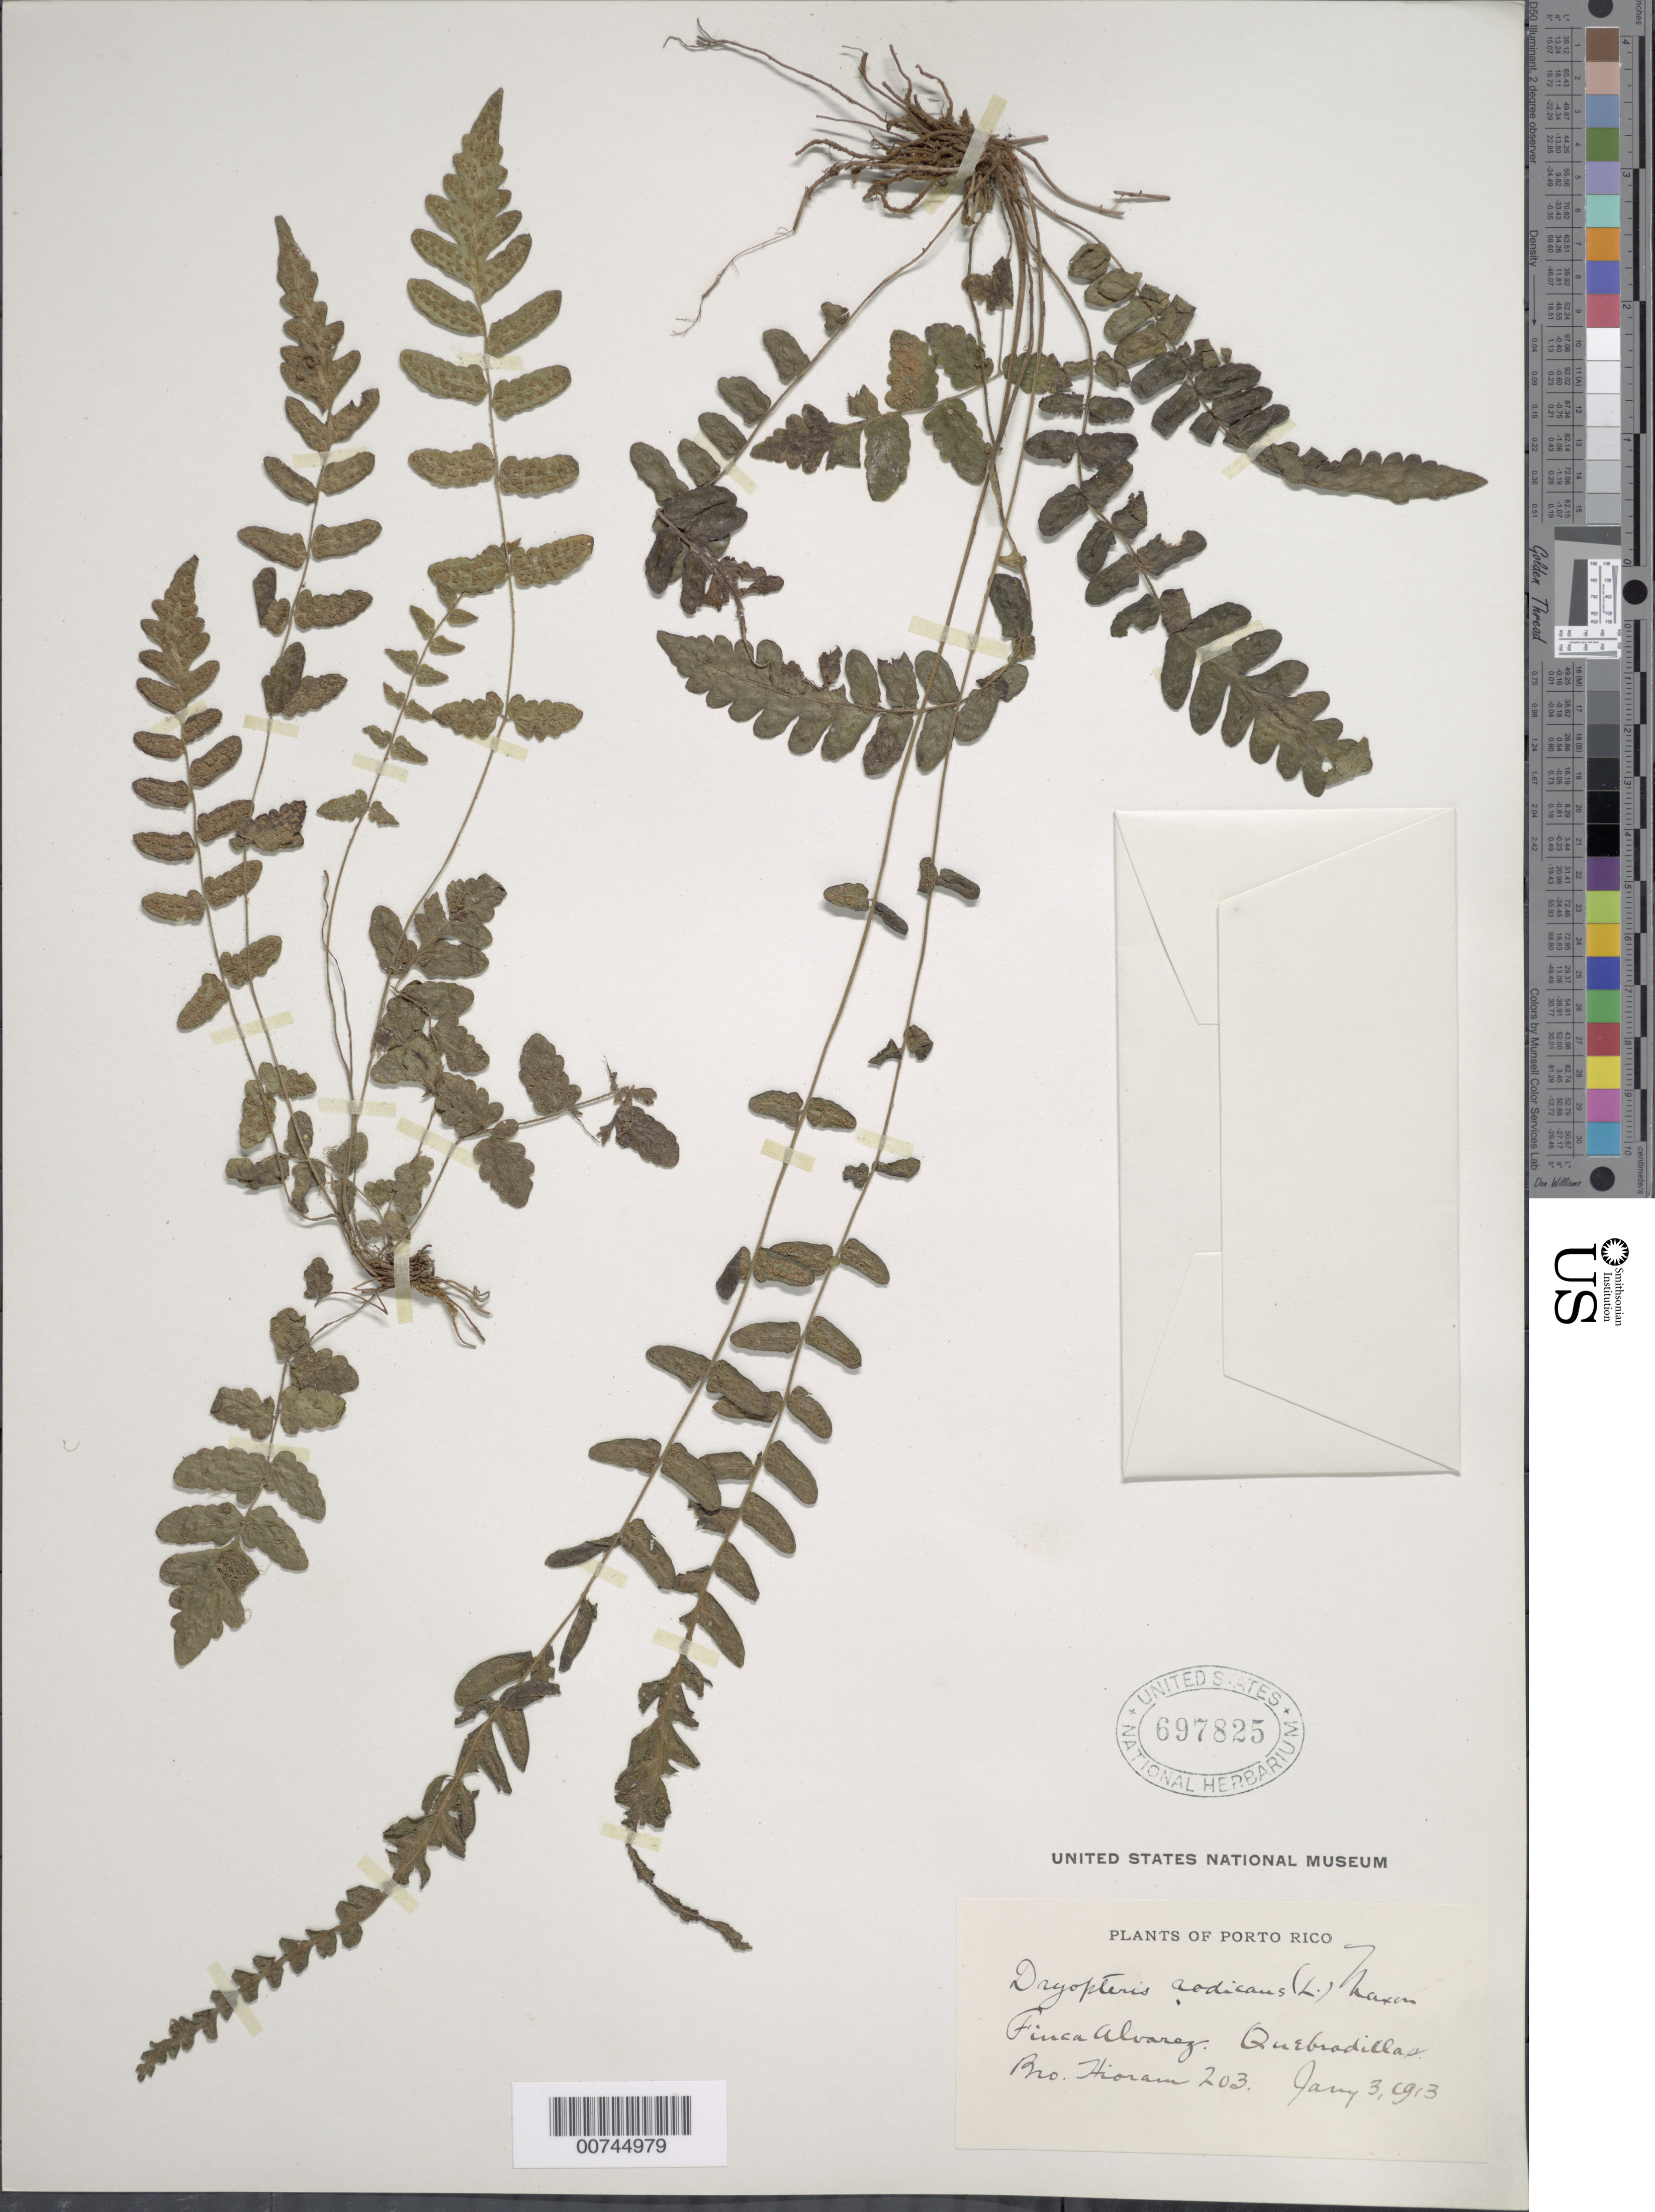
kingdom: Plantae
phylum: Tracheophyta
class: Polypodiopsida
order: Polypodiales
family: Thelypteridaceae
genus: Goniopteris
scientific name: Goniopteris reptans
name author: (J.F. Gmel.) C. Presl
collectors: Bro. Hioram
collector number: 203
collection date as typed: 03 Jan 1913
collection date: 1913-01-03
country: Puerto Rico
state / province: Quebradillas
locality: Finca Alvarez, Quebradillas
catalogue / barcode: US 697825